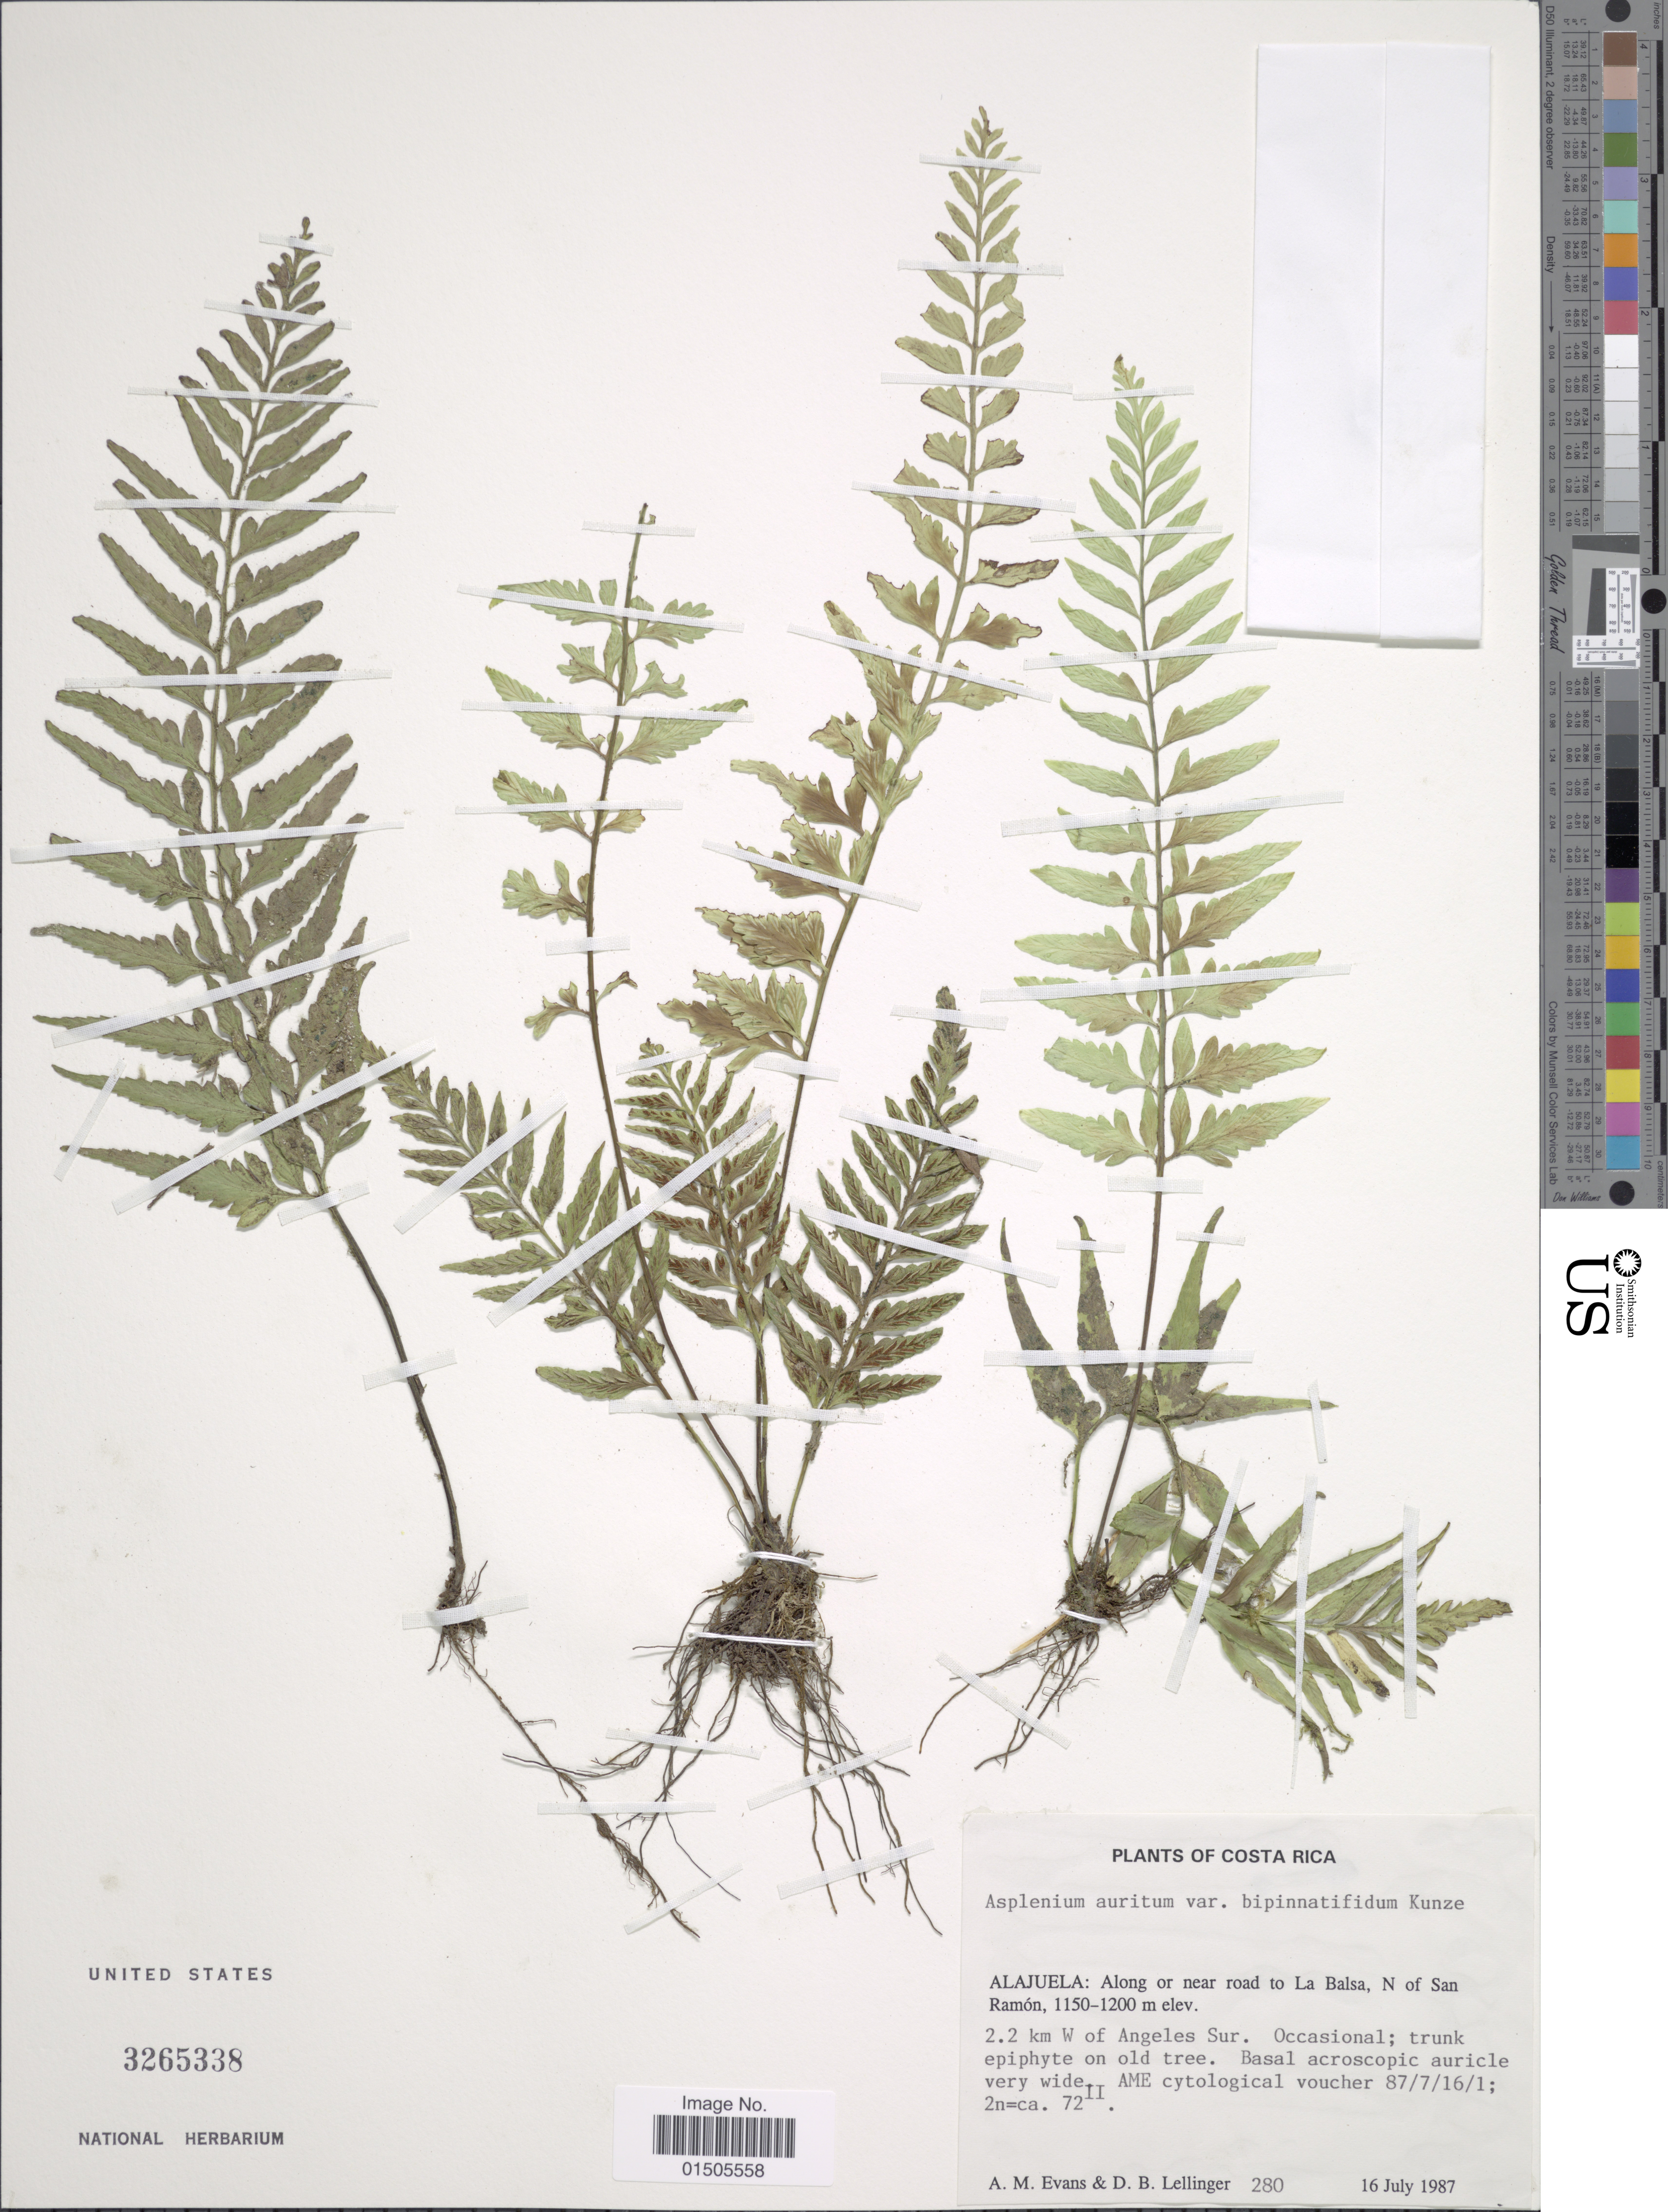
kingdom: Plantae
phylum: Tracheophyta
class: Polypodiopsida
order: Polypodiales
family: Aspleniaceae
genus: Asplenium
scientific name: Asplenium auritum var. bipinnatifidum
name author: Kunze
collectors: A. M. Evans & D. B. Lellinger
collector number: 280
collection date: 1987-07-16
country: Costa Rica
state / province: Alajuela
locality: Along or near road to La Balsa, N of San Ramon, 2.2. km W of Angeles Sur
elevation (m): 1150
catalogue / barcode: US 3265338